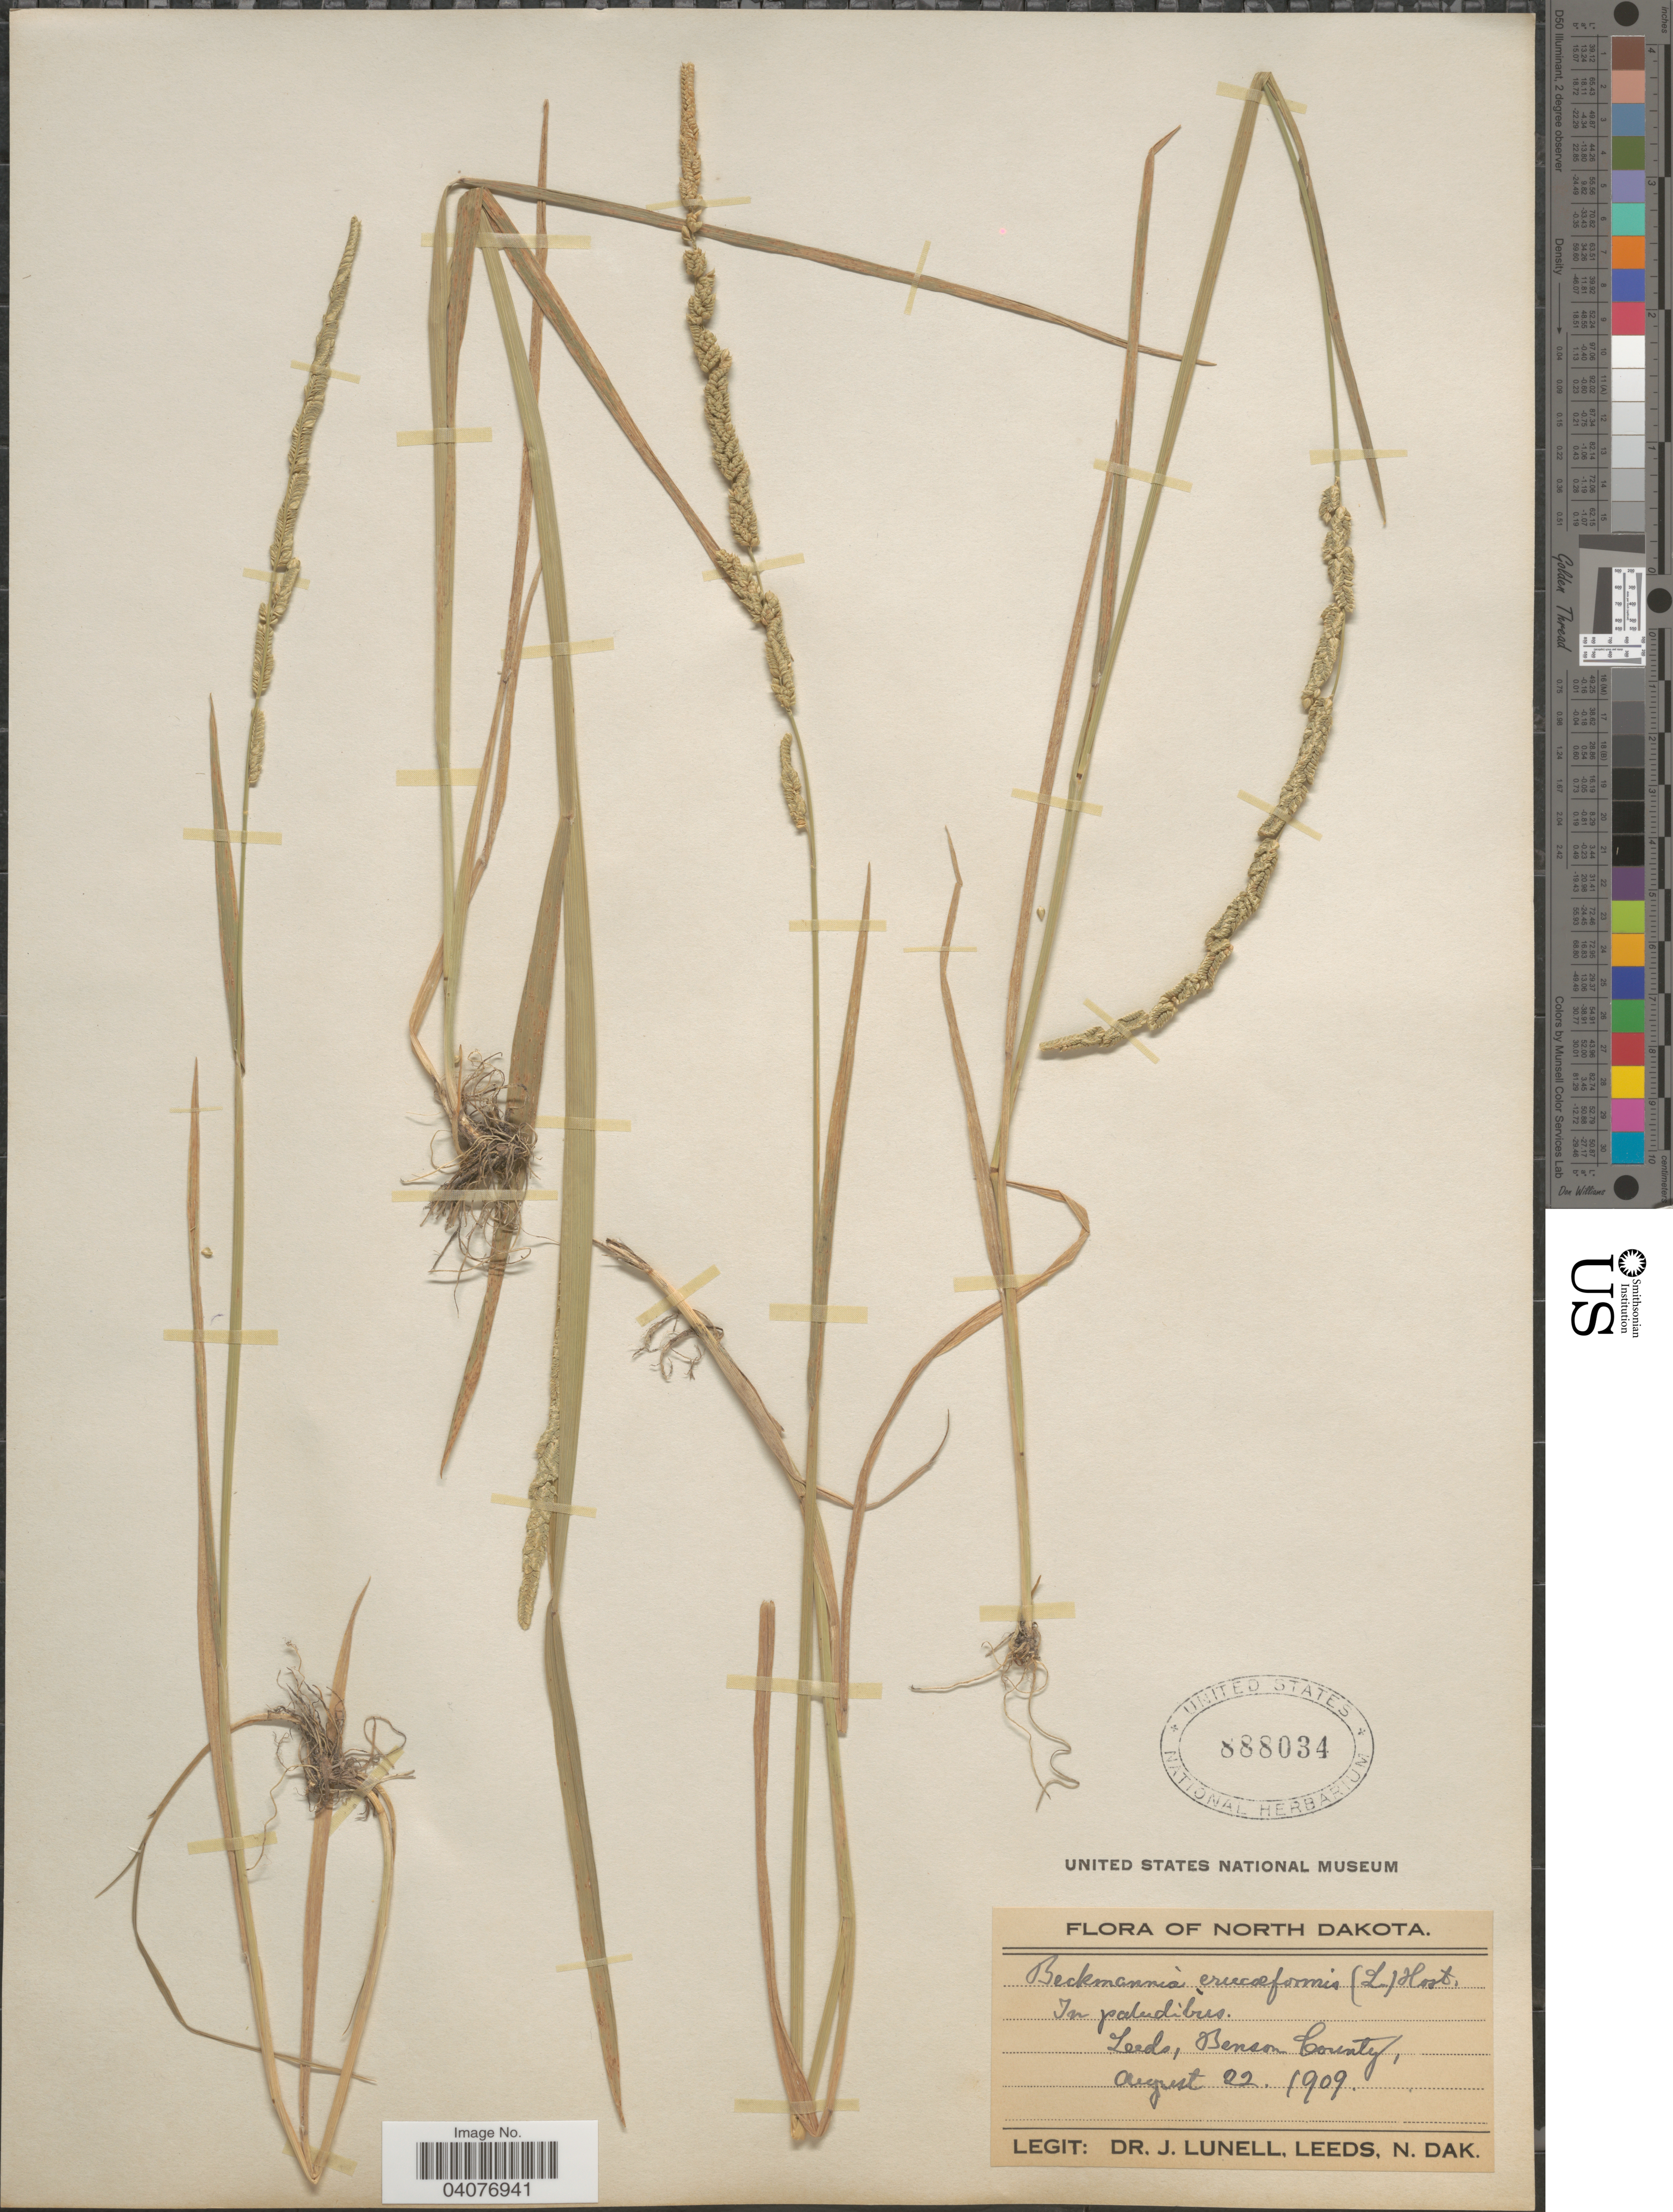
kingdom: Plantae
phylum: Tracheophyta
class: Liliopsida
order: Poales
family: Poaceae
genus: Beckmannia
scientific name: Beckmannia syzigachne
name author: (Steud.) Fernald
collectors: J. Lunell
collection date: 1909-08-22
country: United States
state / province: North Dakota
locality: In paludibus. Leeds, Benson County.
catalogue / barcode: US 888034